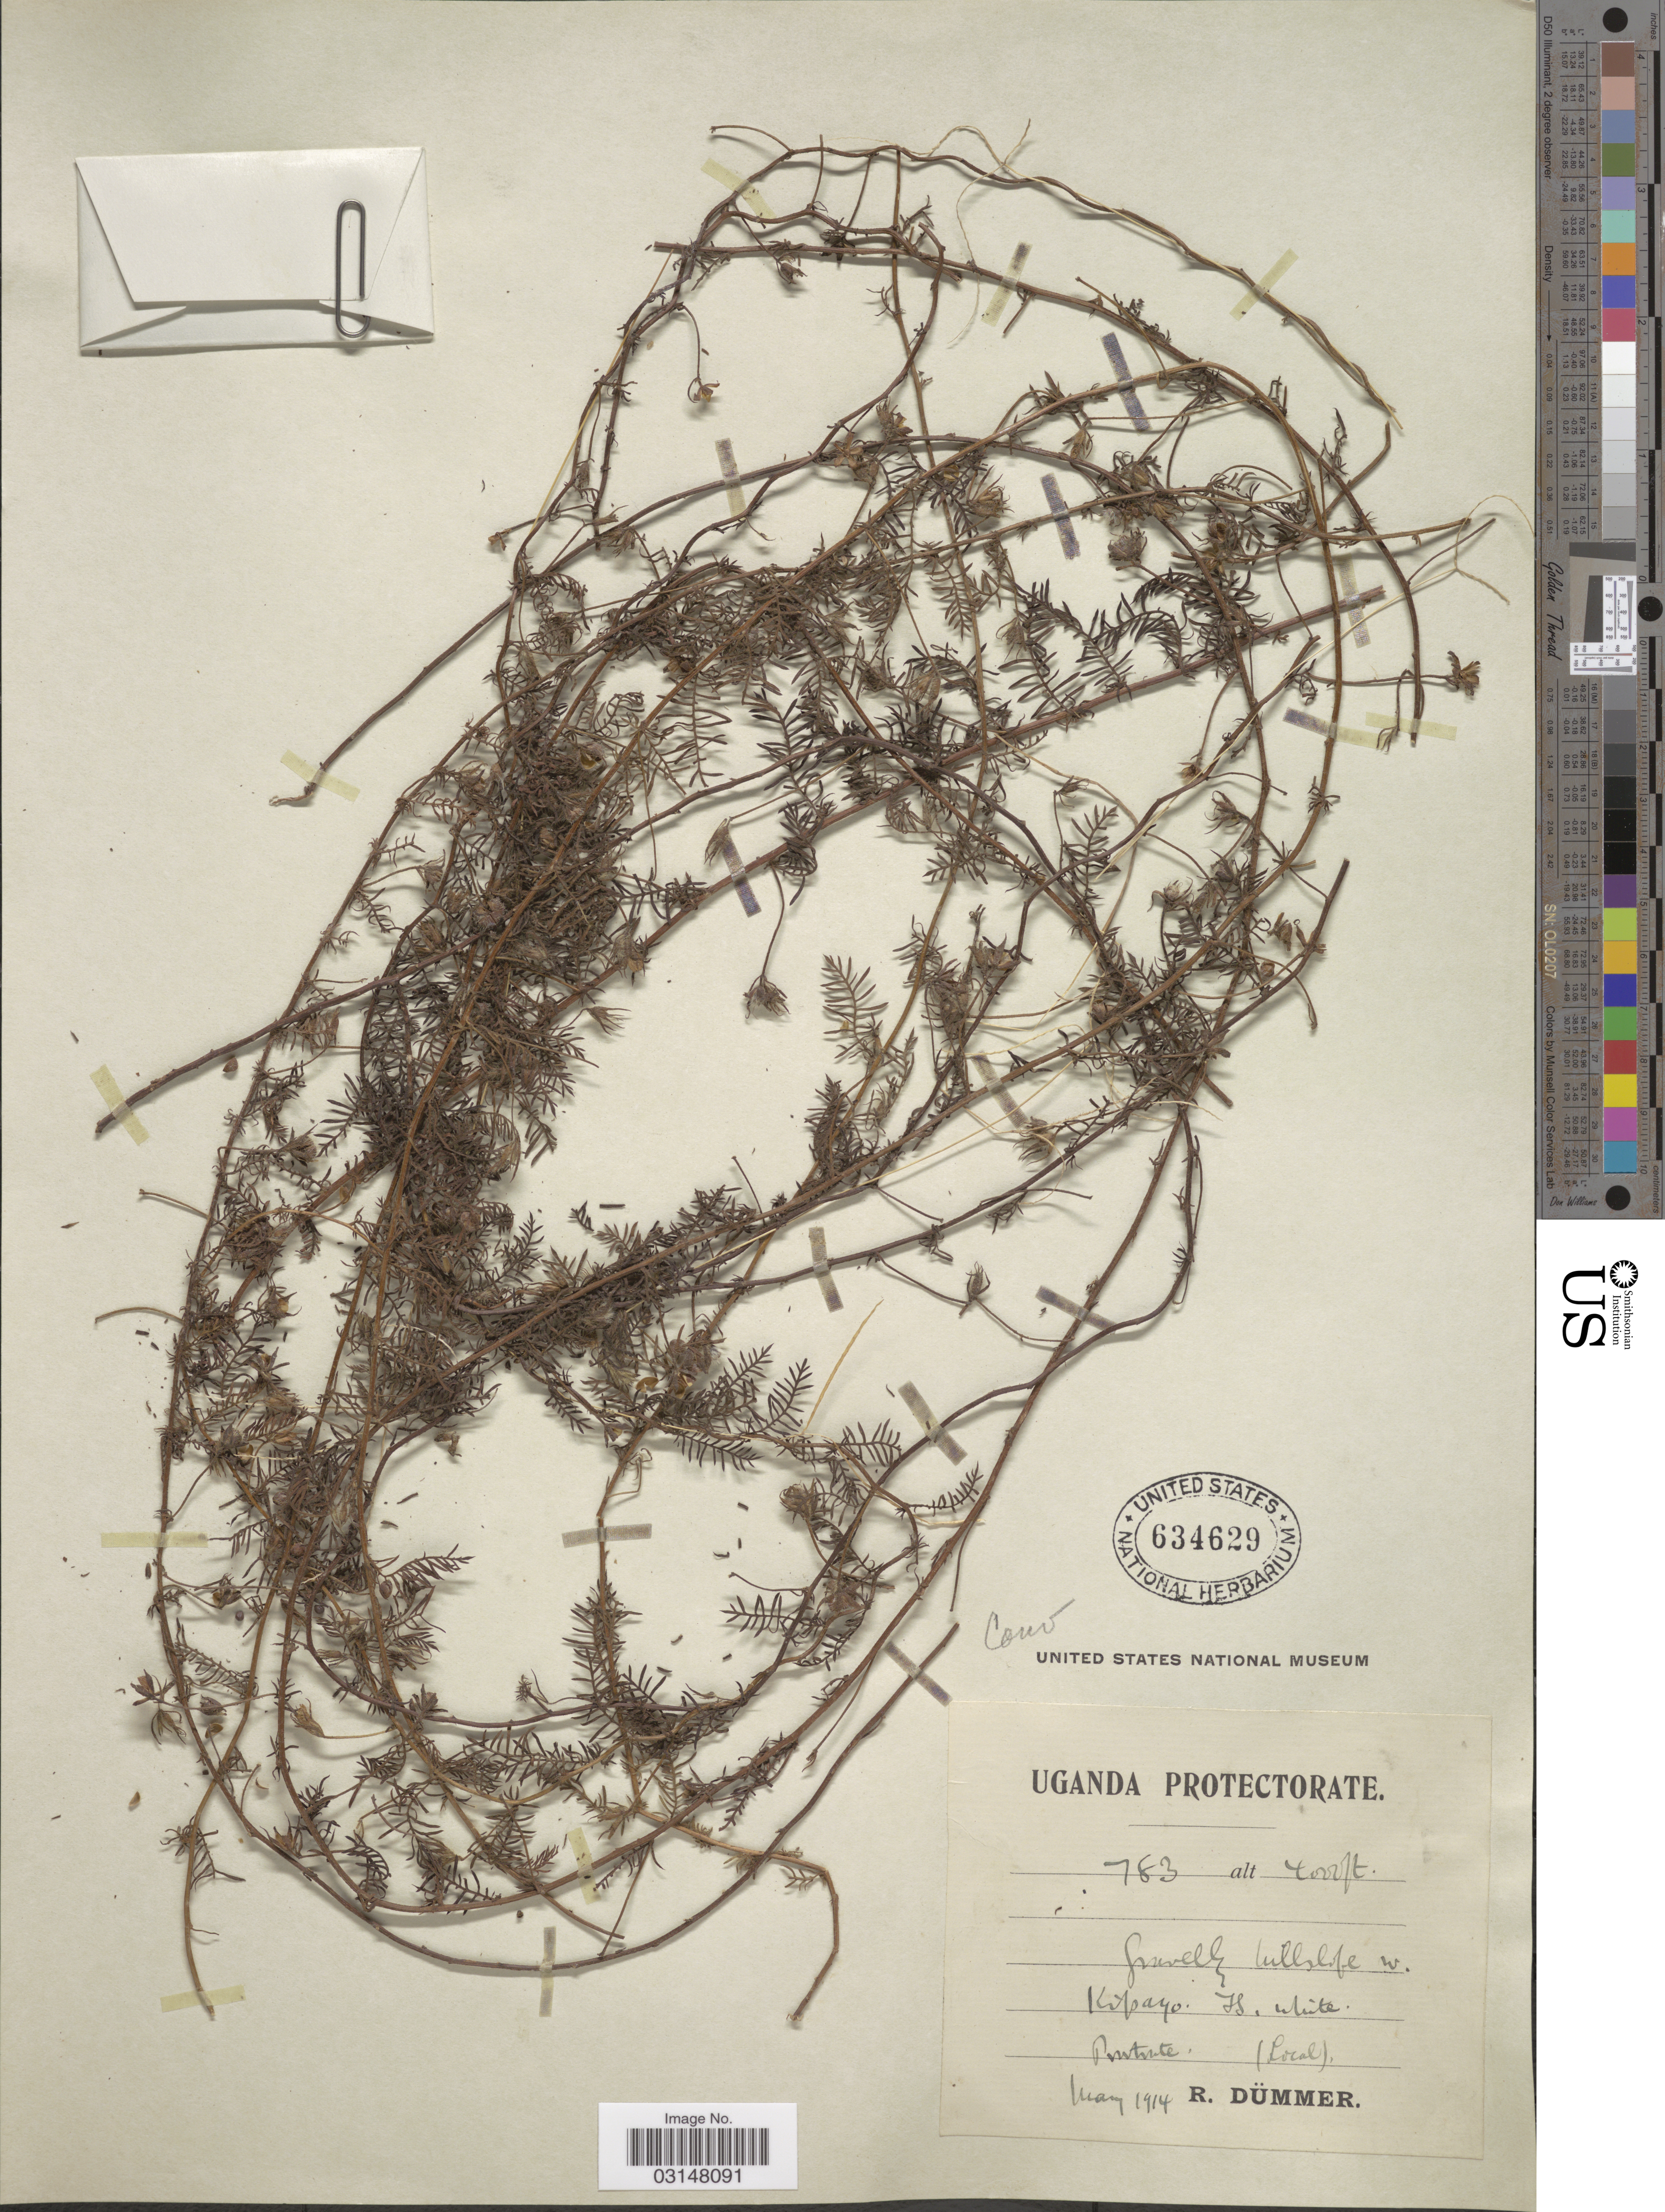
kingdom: Plantae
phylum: Tracheophyta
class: Magnoliopsida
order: Solanales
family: Convolvulaceae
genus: Xenostegia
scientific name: Xenostegia pinnata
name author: (Hochst. ex Choisy) A. R. Simões & Staples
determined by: Strong, Mark T., (BOT), Smithsonian Institution - National Museum of Natural History (UNITED STATES)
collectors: R. A. Dümmer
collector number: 783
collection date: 1914-05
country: Uganda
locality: Uganda Protectorate. W. Kipayo.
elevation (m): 1219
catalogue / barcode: US 634629